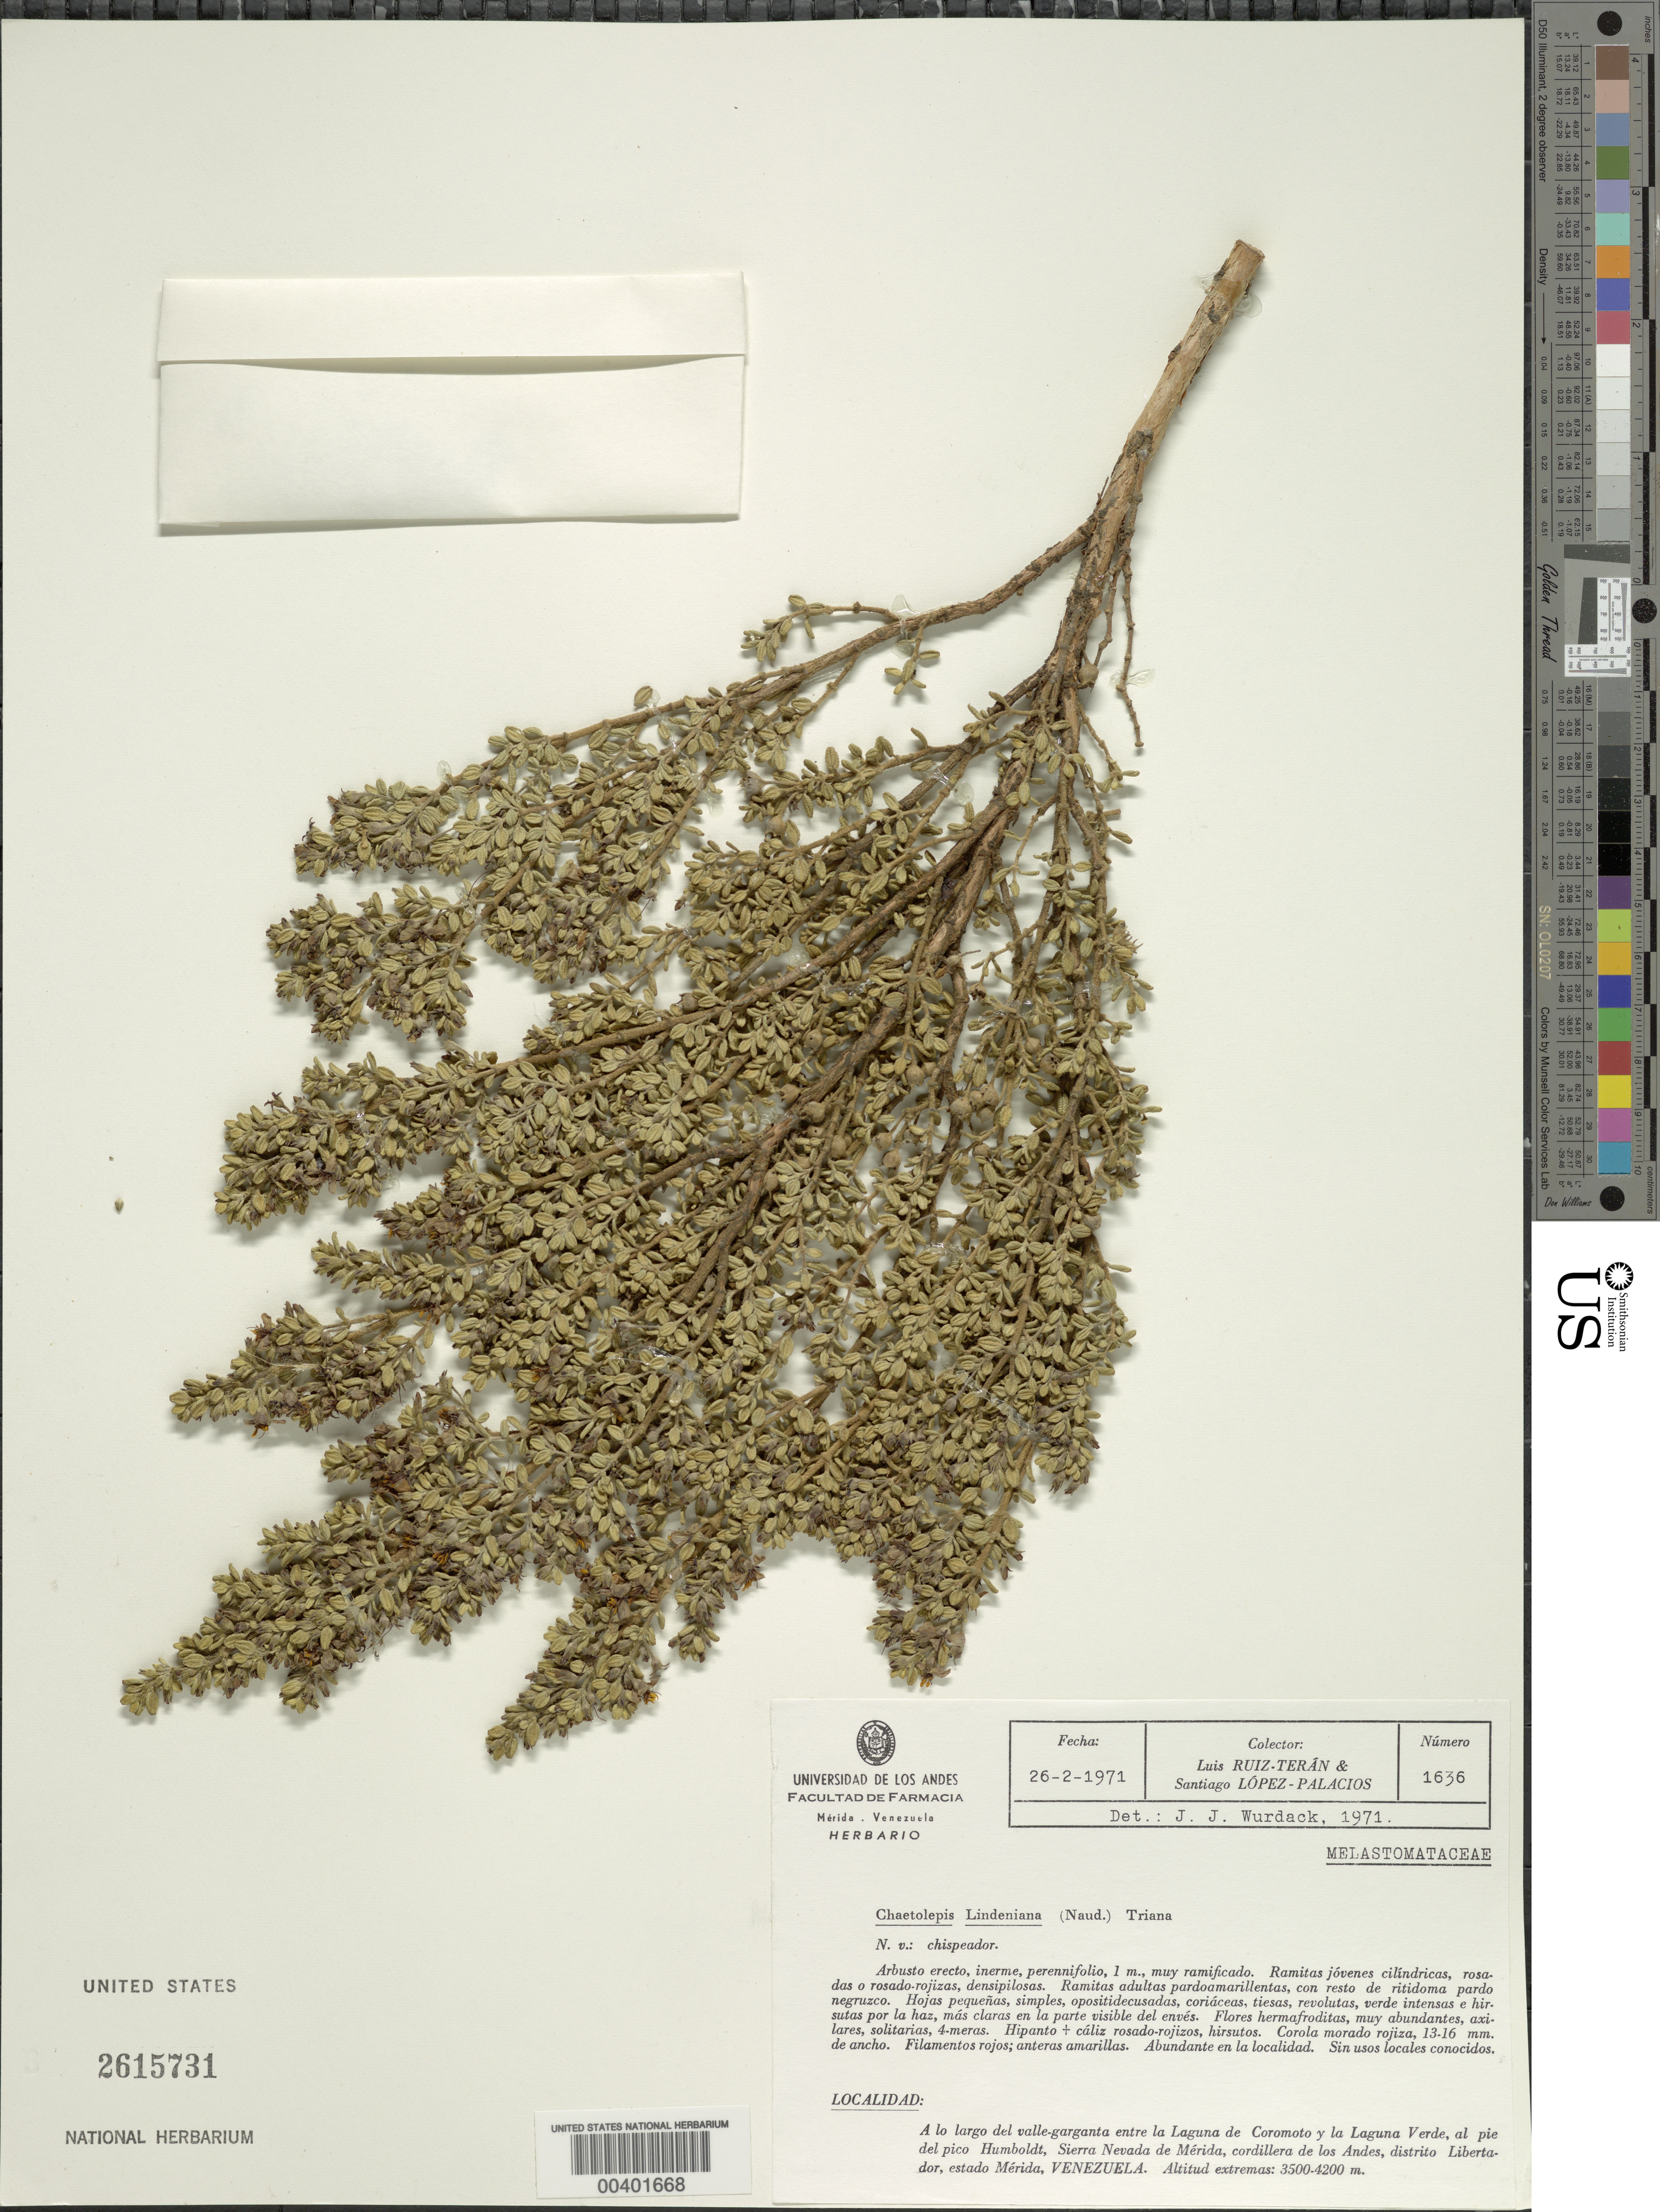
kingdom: Plantae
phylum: Tracheophyta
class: Magnoliopsida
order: Myrtales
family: Melastomataceae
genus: Chaetolepis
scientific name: Chaetolepis lindeniana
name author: (Naudin) Triana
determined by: Wurdack, John J., (US), US (UNITED STATES)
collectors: L. E. Ruíz-Terán & S. López-Palacios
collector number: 1636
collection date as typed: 26 Feb 1971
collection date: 1971-02-26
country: Venezuela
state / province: Mérida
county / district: Libertador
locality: A lo largo del valle-garganta entre la Lag. de Coromoto y la Lag. Verde, al pie del Pico Humboldt. Verde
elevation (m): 3500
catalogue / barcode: US 2615731